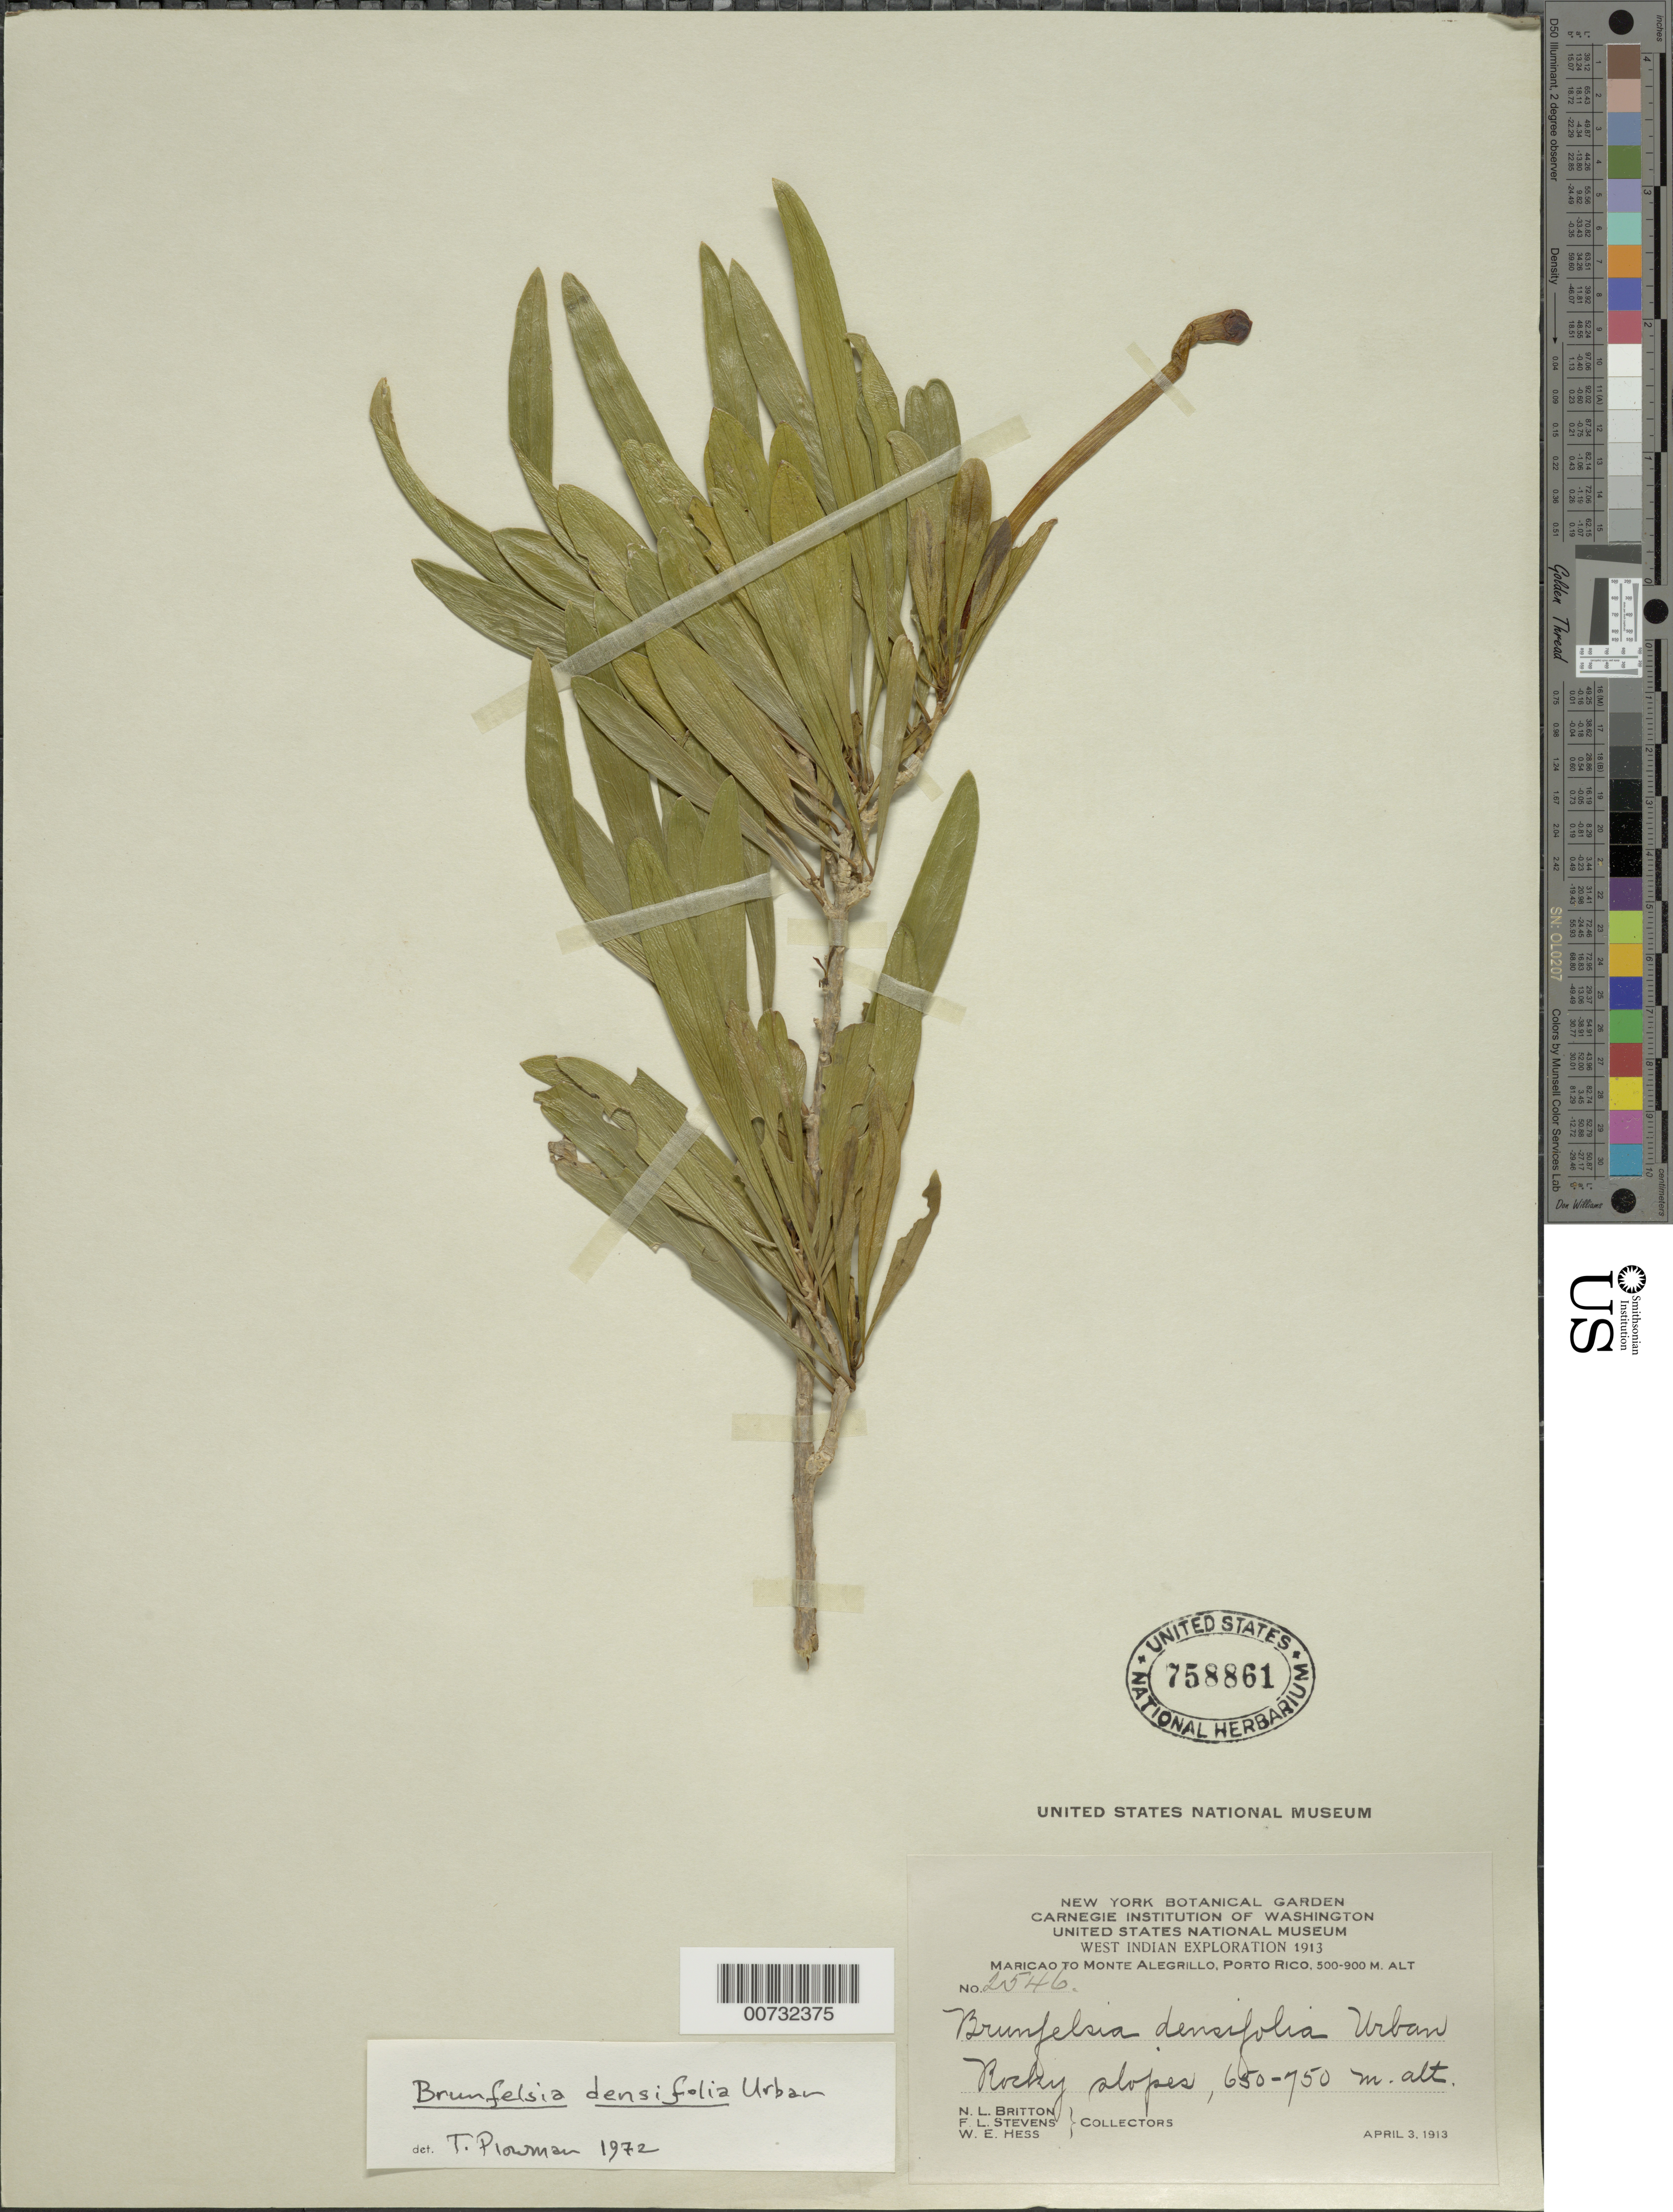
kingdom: Plantae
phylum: Tracheophyta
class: Magnoliopsida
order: Solanales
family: Solanaceae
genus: Brunfelsia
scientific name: Brunfelsia densifolia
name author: Krug & Urb.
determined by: Plowman, Timothy C.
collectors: N. Britton, F. L. Stevens & W. Hess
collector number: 2546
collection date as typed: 03 Apr 1913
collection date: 1913-04-03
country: Puerto Rico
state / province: Maricao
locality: Maricao to Monte Alegrillo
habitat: Rocky slopes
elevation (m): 650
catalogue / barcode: US 758861